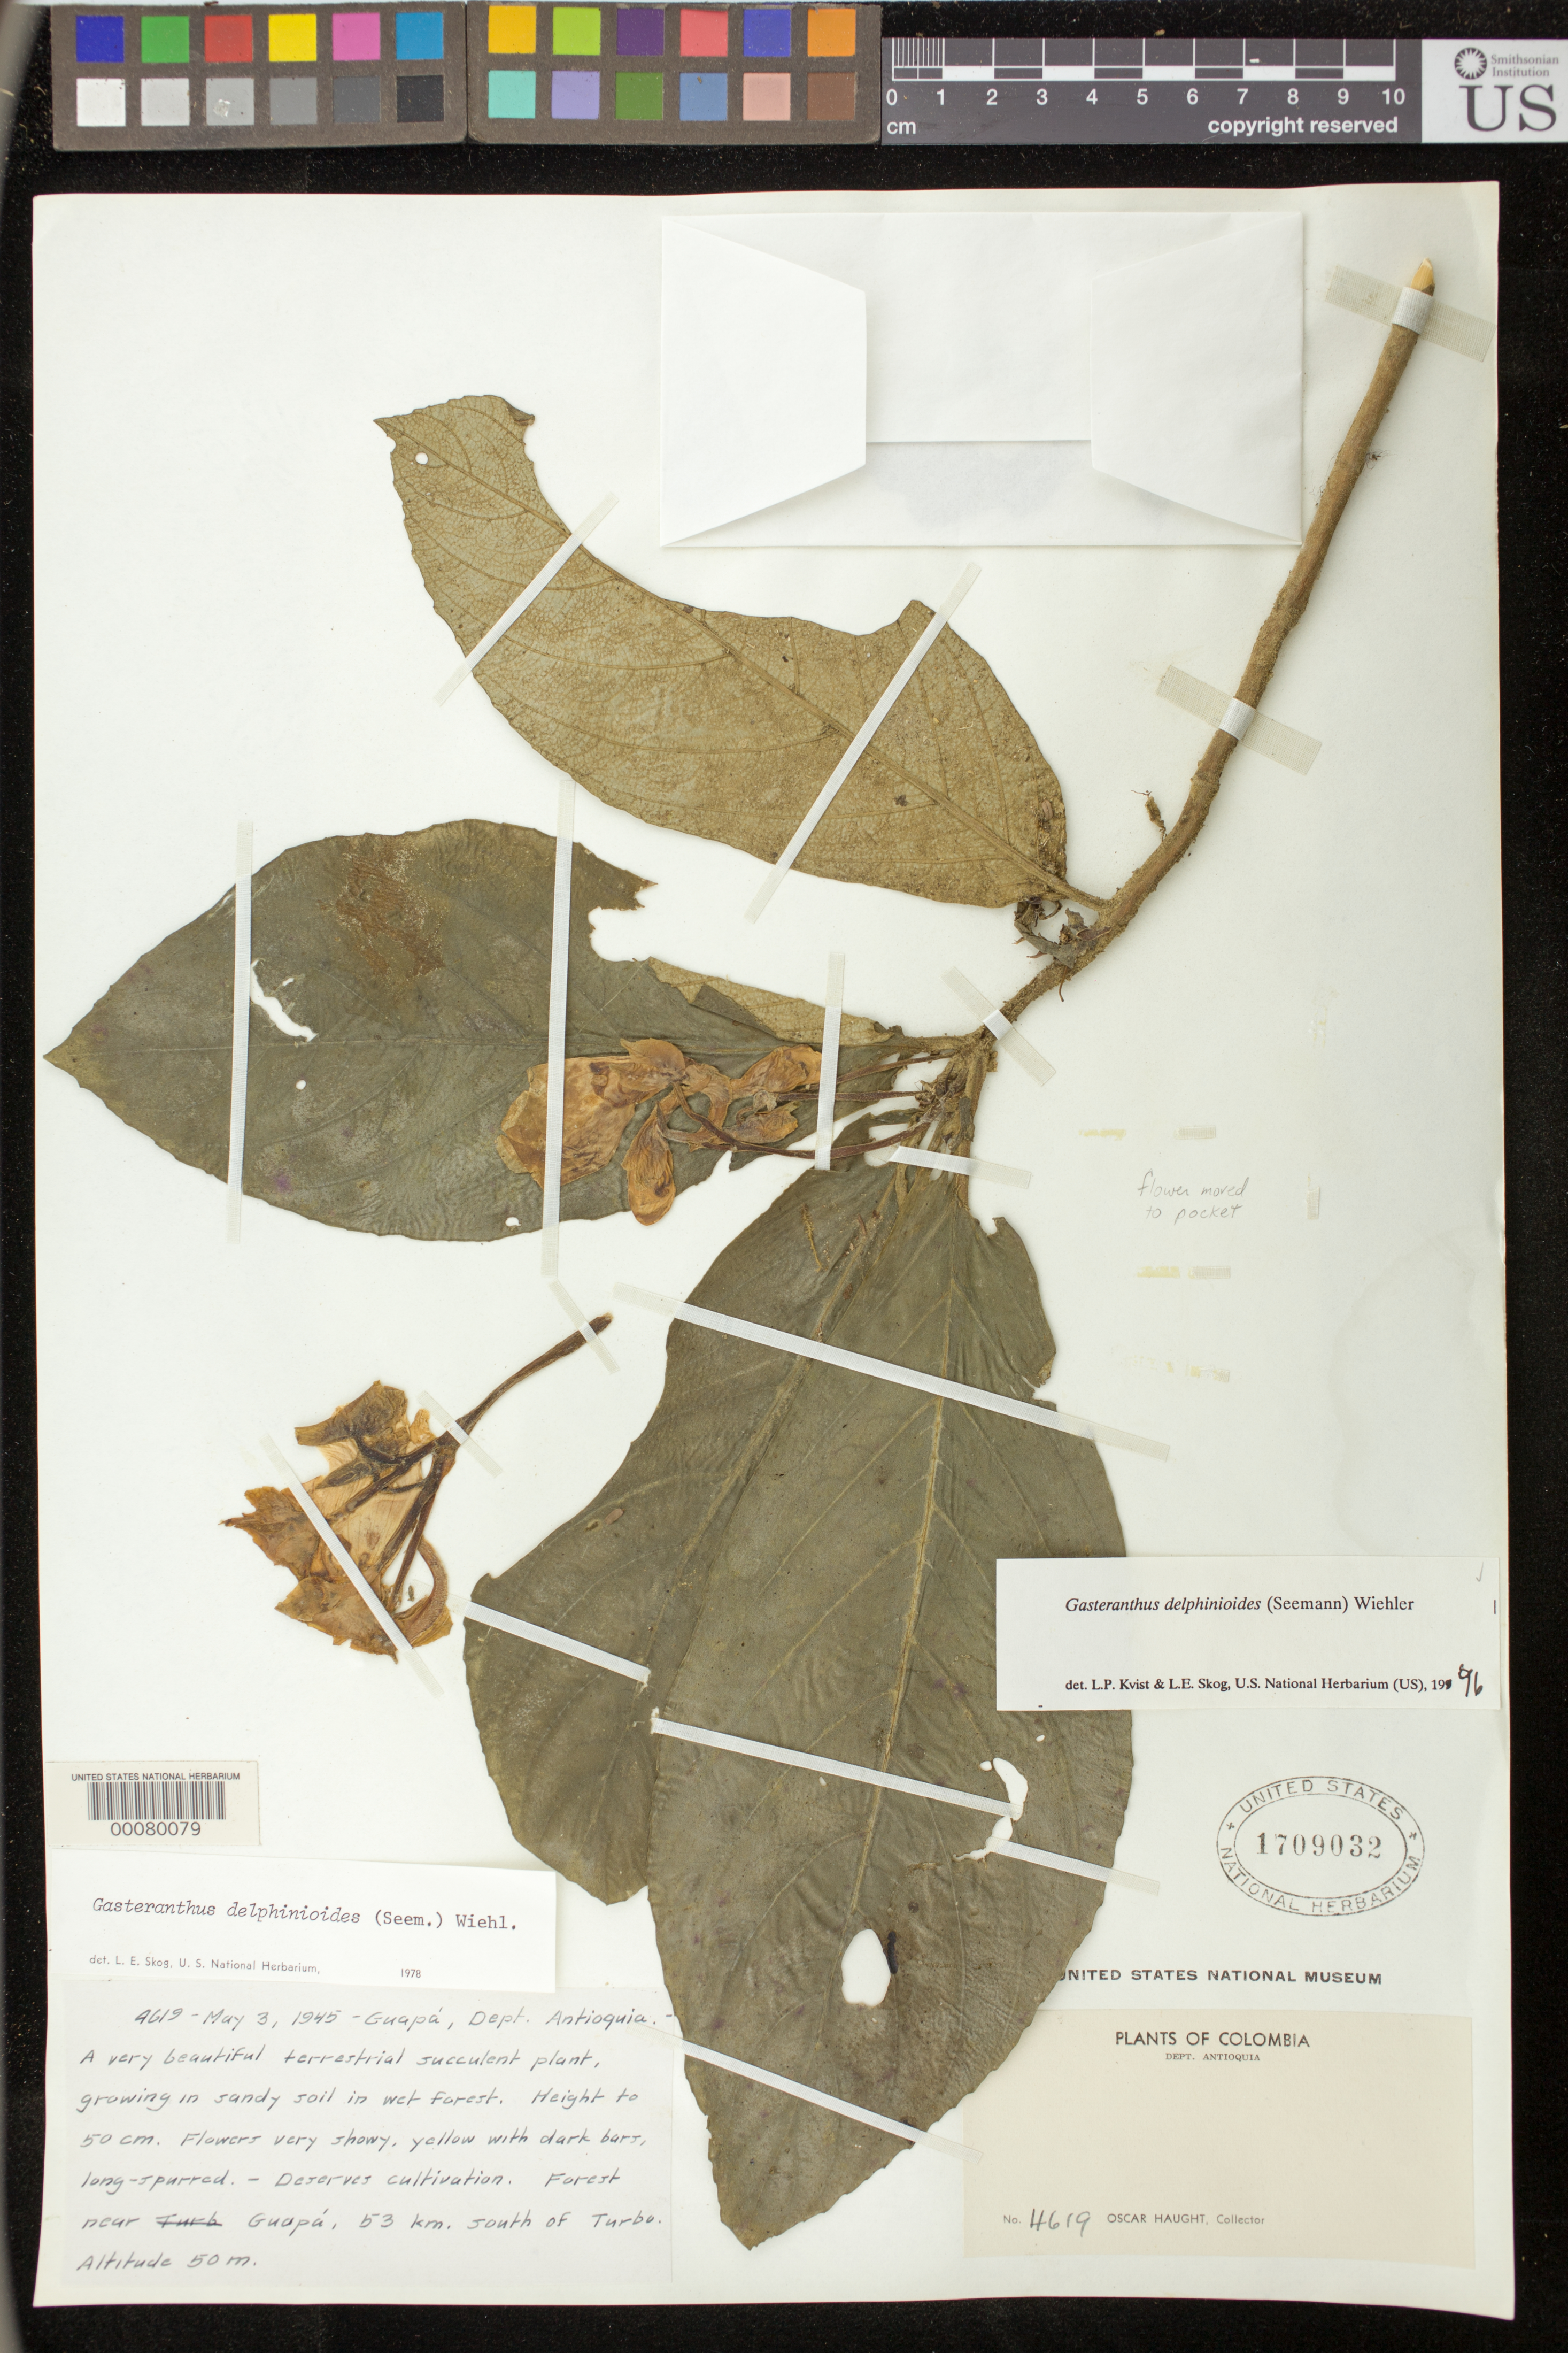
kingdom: Plantae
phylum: Tracheophyta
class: Magnoliopsida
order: Lamiales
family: Gesneriaceae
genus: Gasteranthus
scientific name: Gasteranthus delphinioides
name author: (Seem.) Wiehler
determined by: Skog, Laurence E.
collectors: O. L. Haught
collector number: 4619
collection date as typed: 03 May 1945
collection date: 1945-05-03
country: Colombia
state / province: Antioquia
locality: Near Guapá, 53 km S of Turbo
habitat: Growing in sandy soil in wet forest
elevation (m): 50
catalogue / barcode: US 1709032